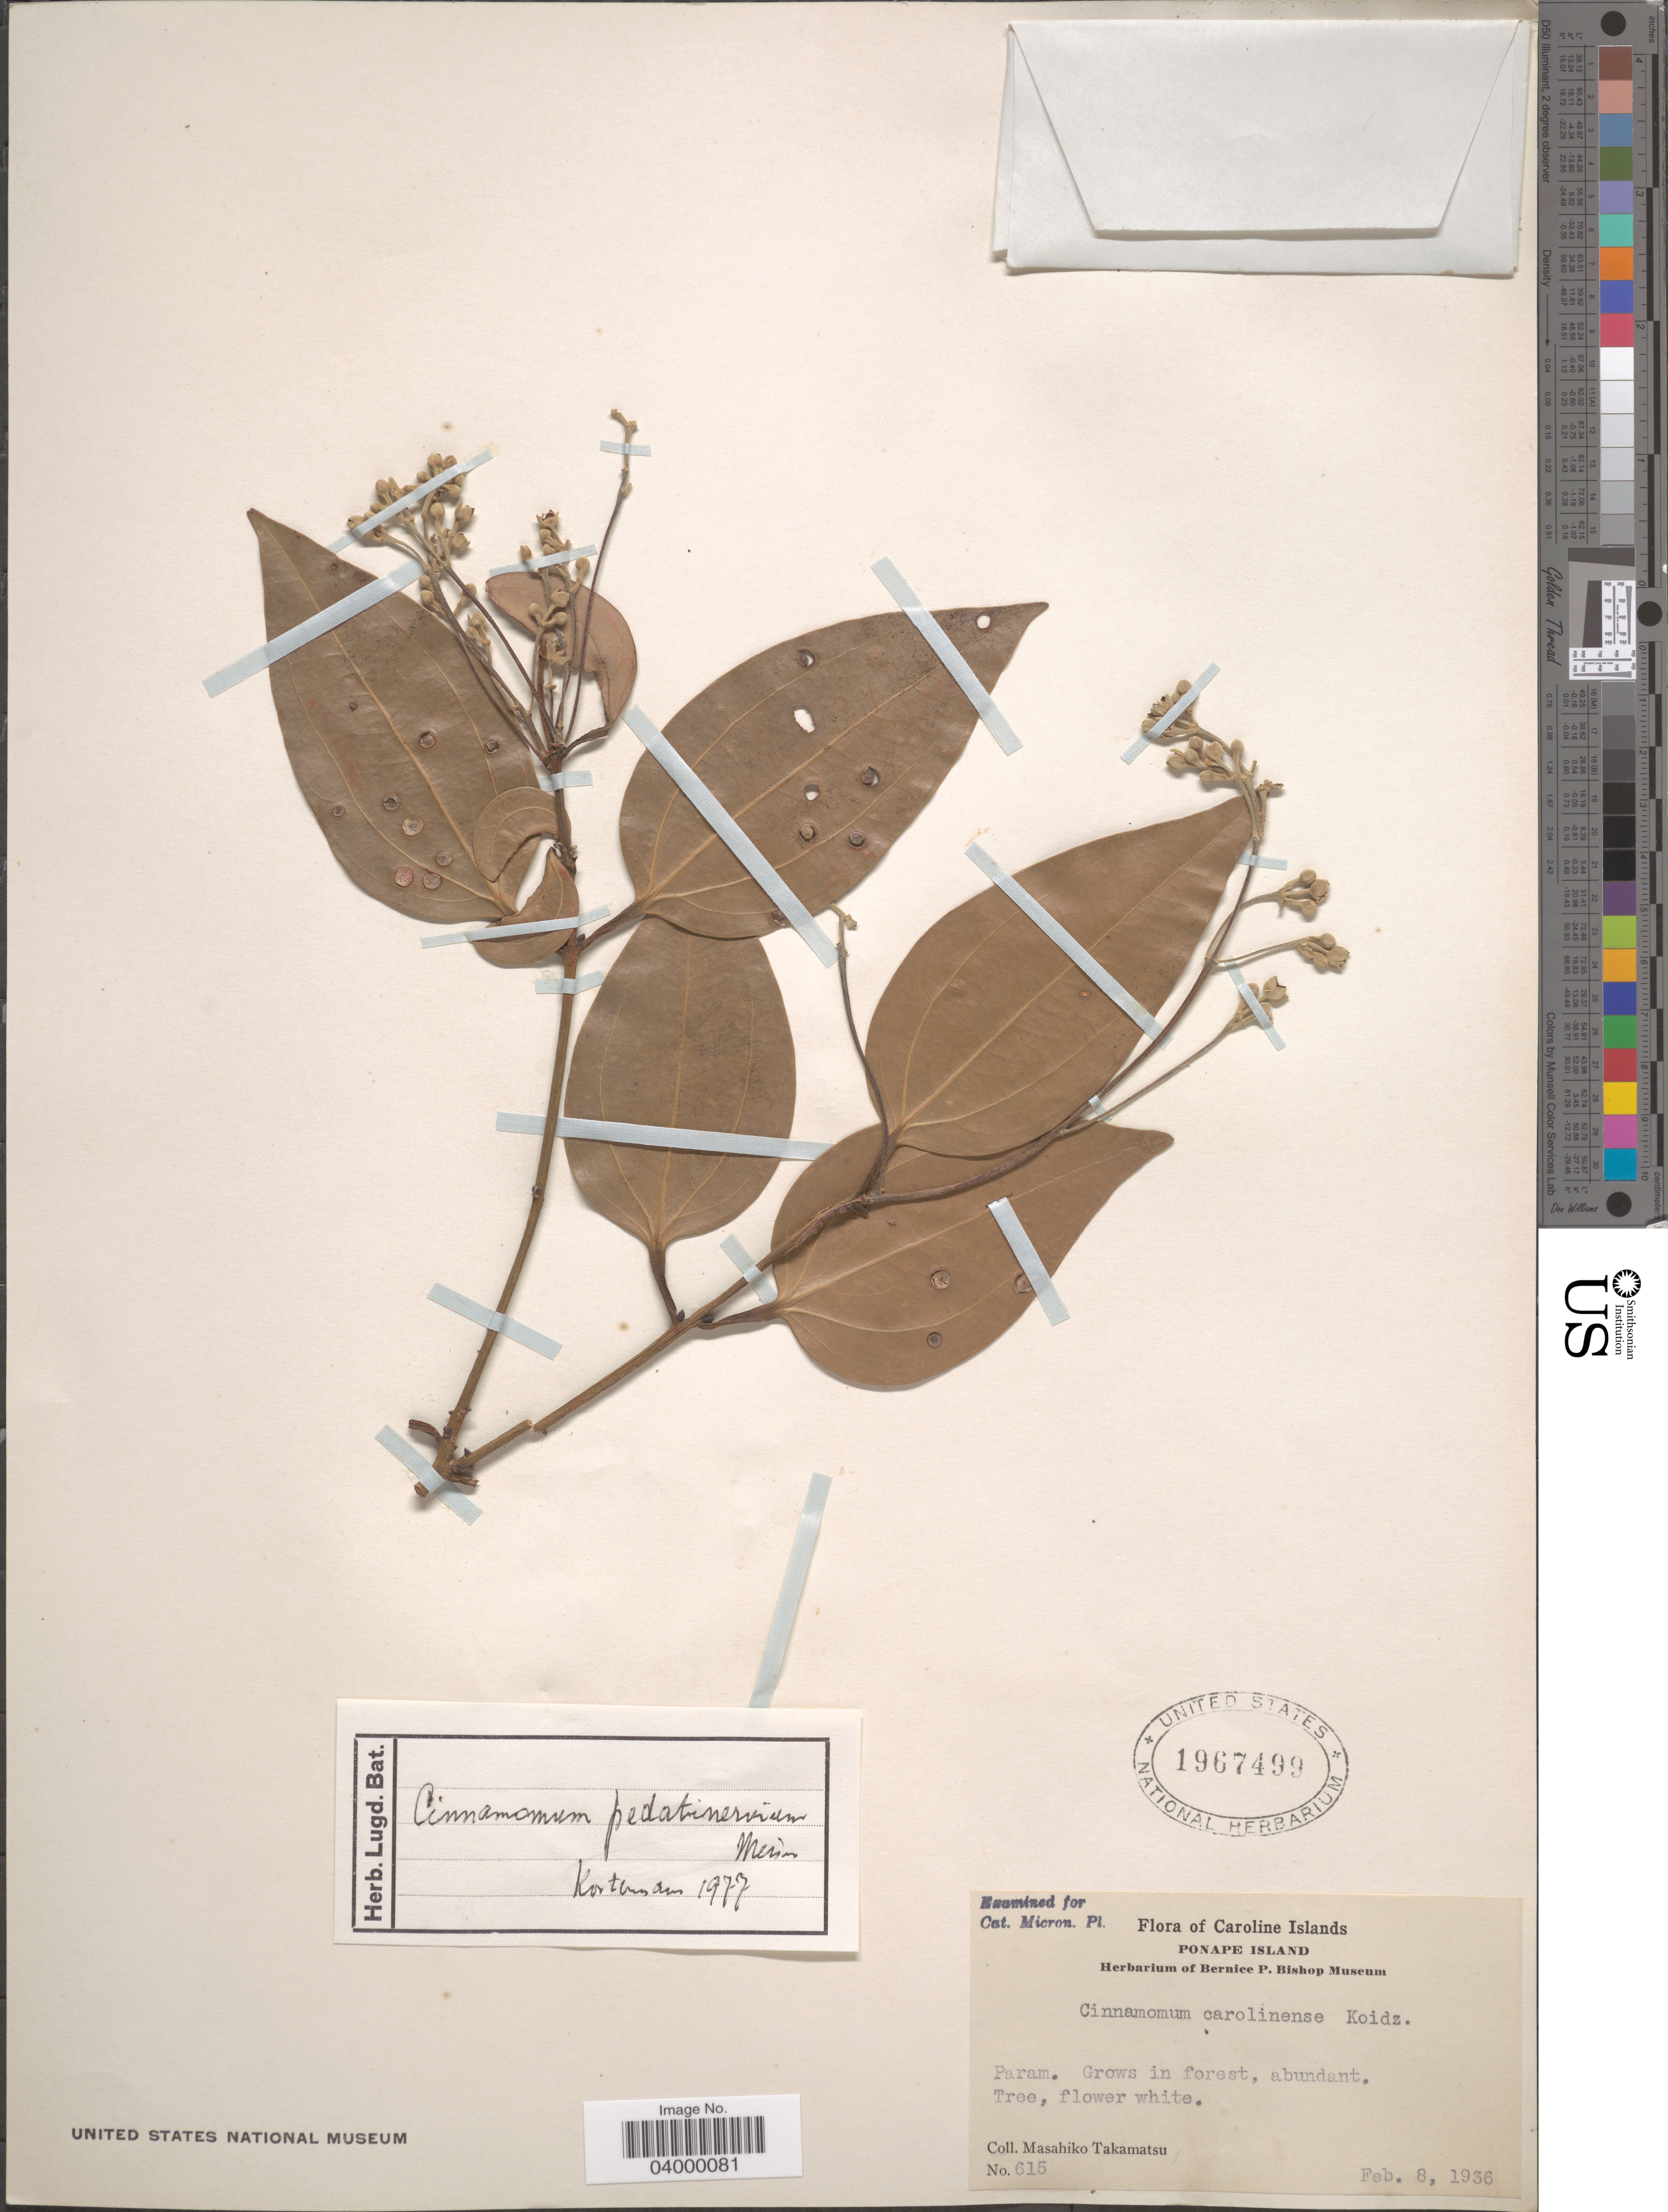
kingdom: Plantae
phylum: Tracheophyta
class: Magnoliopsida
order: Laurales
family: Lauraceae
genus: Cinnamomum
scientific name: Cinnamomum pedatinervium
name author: Meisn.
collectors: M. Takamatsu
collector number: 615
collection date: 1936-02-08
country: Micronesia, Federated States of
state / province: Pohnpei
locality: Caroline Islands. Ponape Island. Param. Grows in forest, abundant.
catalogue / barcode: US 1967499